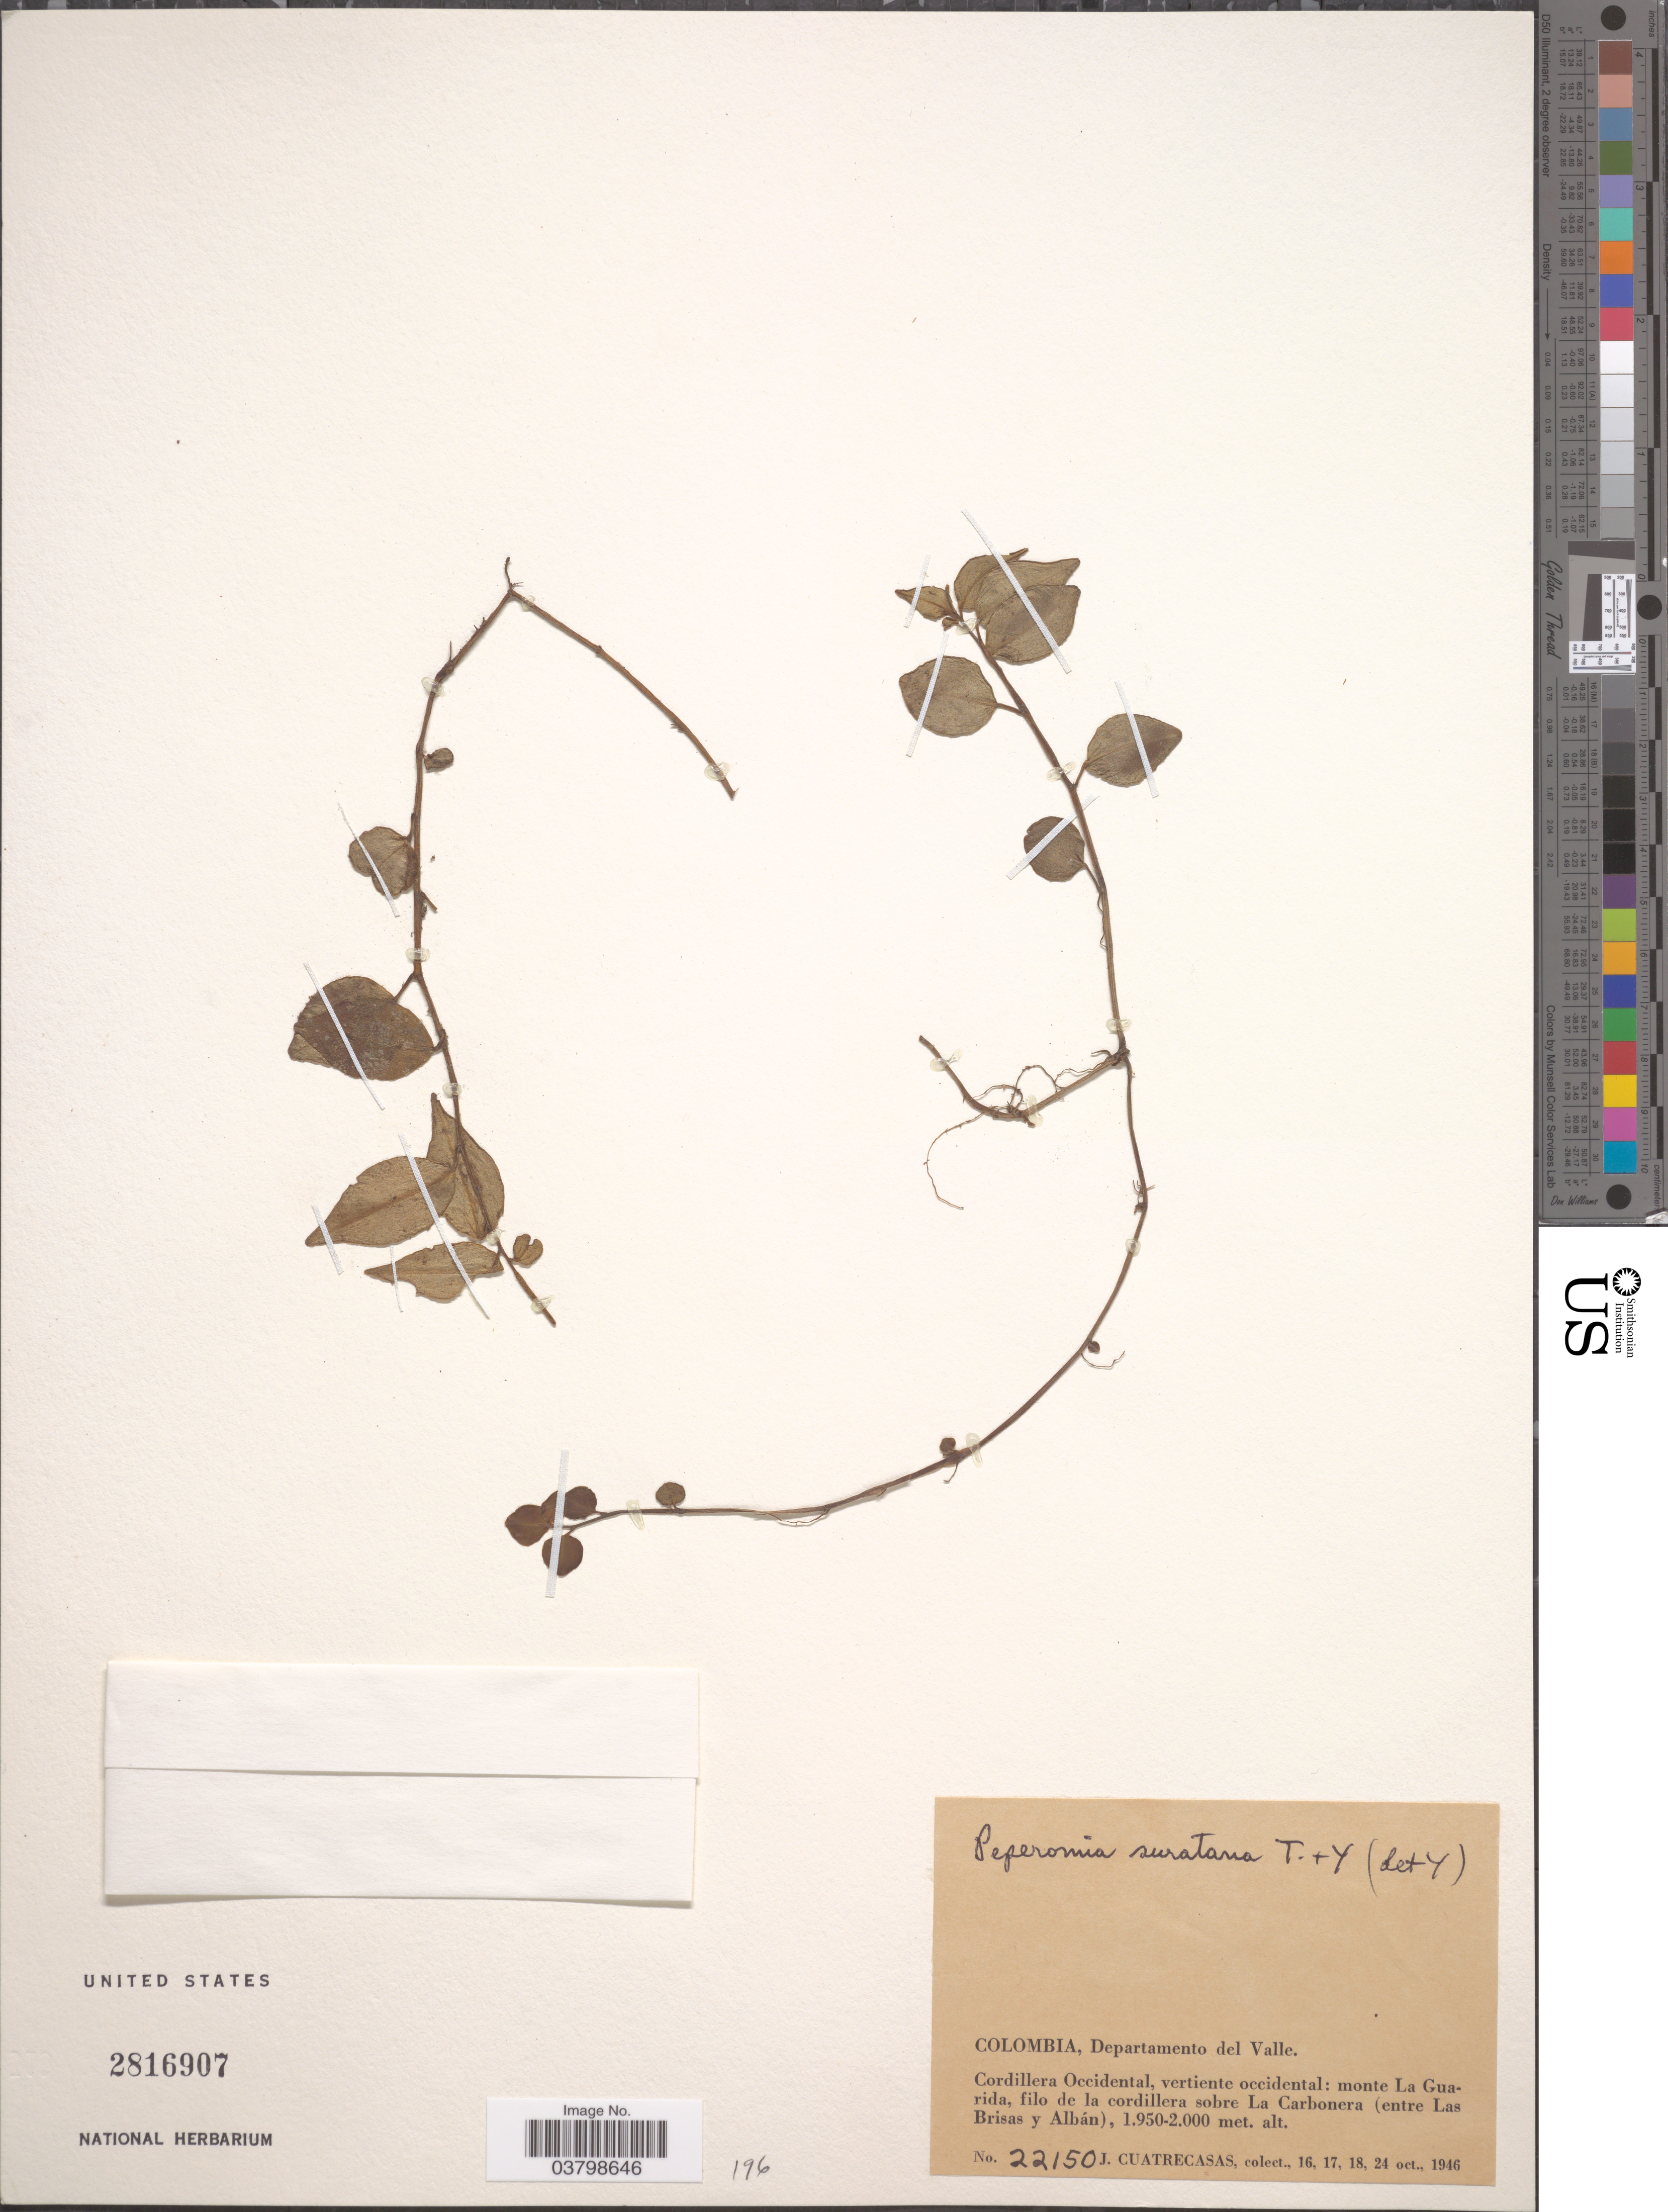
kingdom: Plantae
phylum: Tracheophyta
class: Magnoliopsida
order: Piperales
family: Piperaceae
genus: Peperomia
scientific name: Peperomia suratana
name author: Trel. & Yunck.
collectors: J. Cuatrecasas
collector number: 22150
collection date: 1946-10-16/1946-10-24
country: Colombia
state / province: Valle del Cauca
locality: Departamento del Valle. Cordillera Occidental, vertiente occidental: monte La Guarida, filo de la cordillera sobre La Carbonera (entre Las Brisas y Albán).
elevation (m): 1950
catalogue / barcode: US 2816907